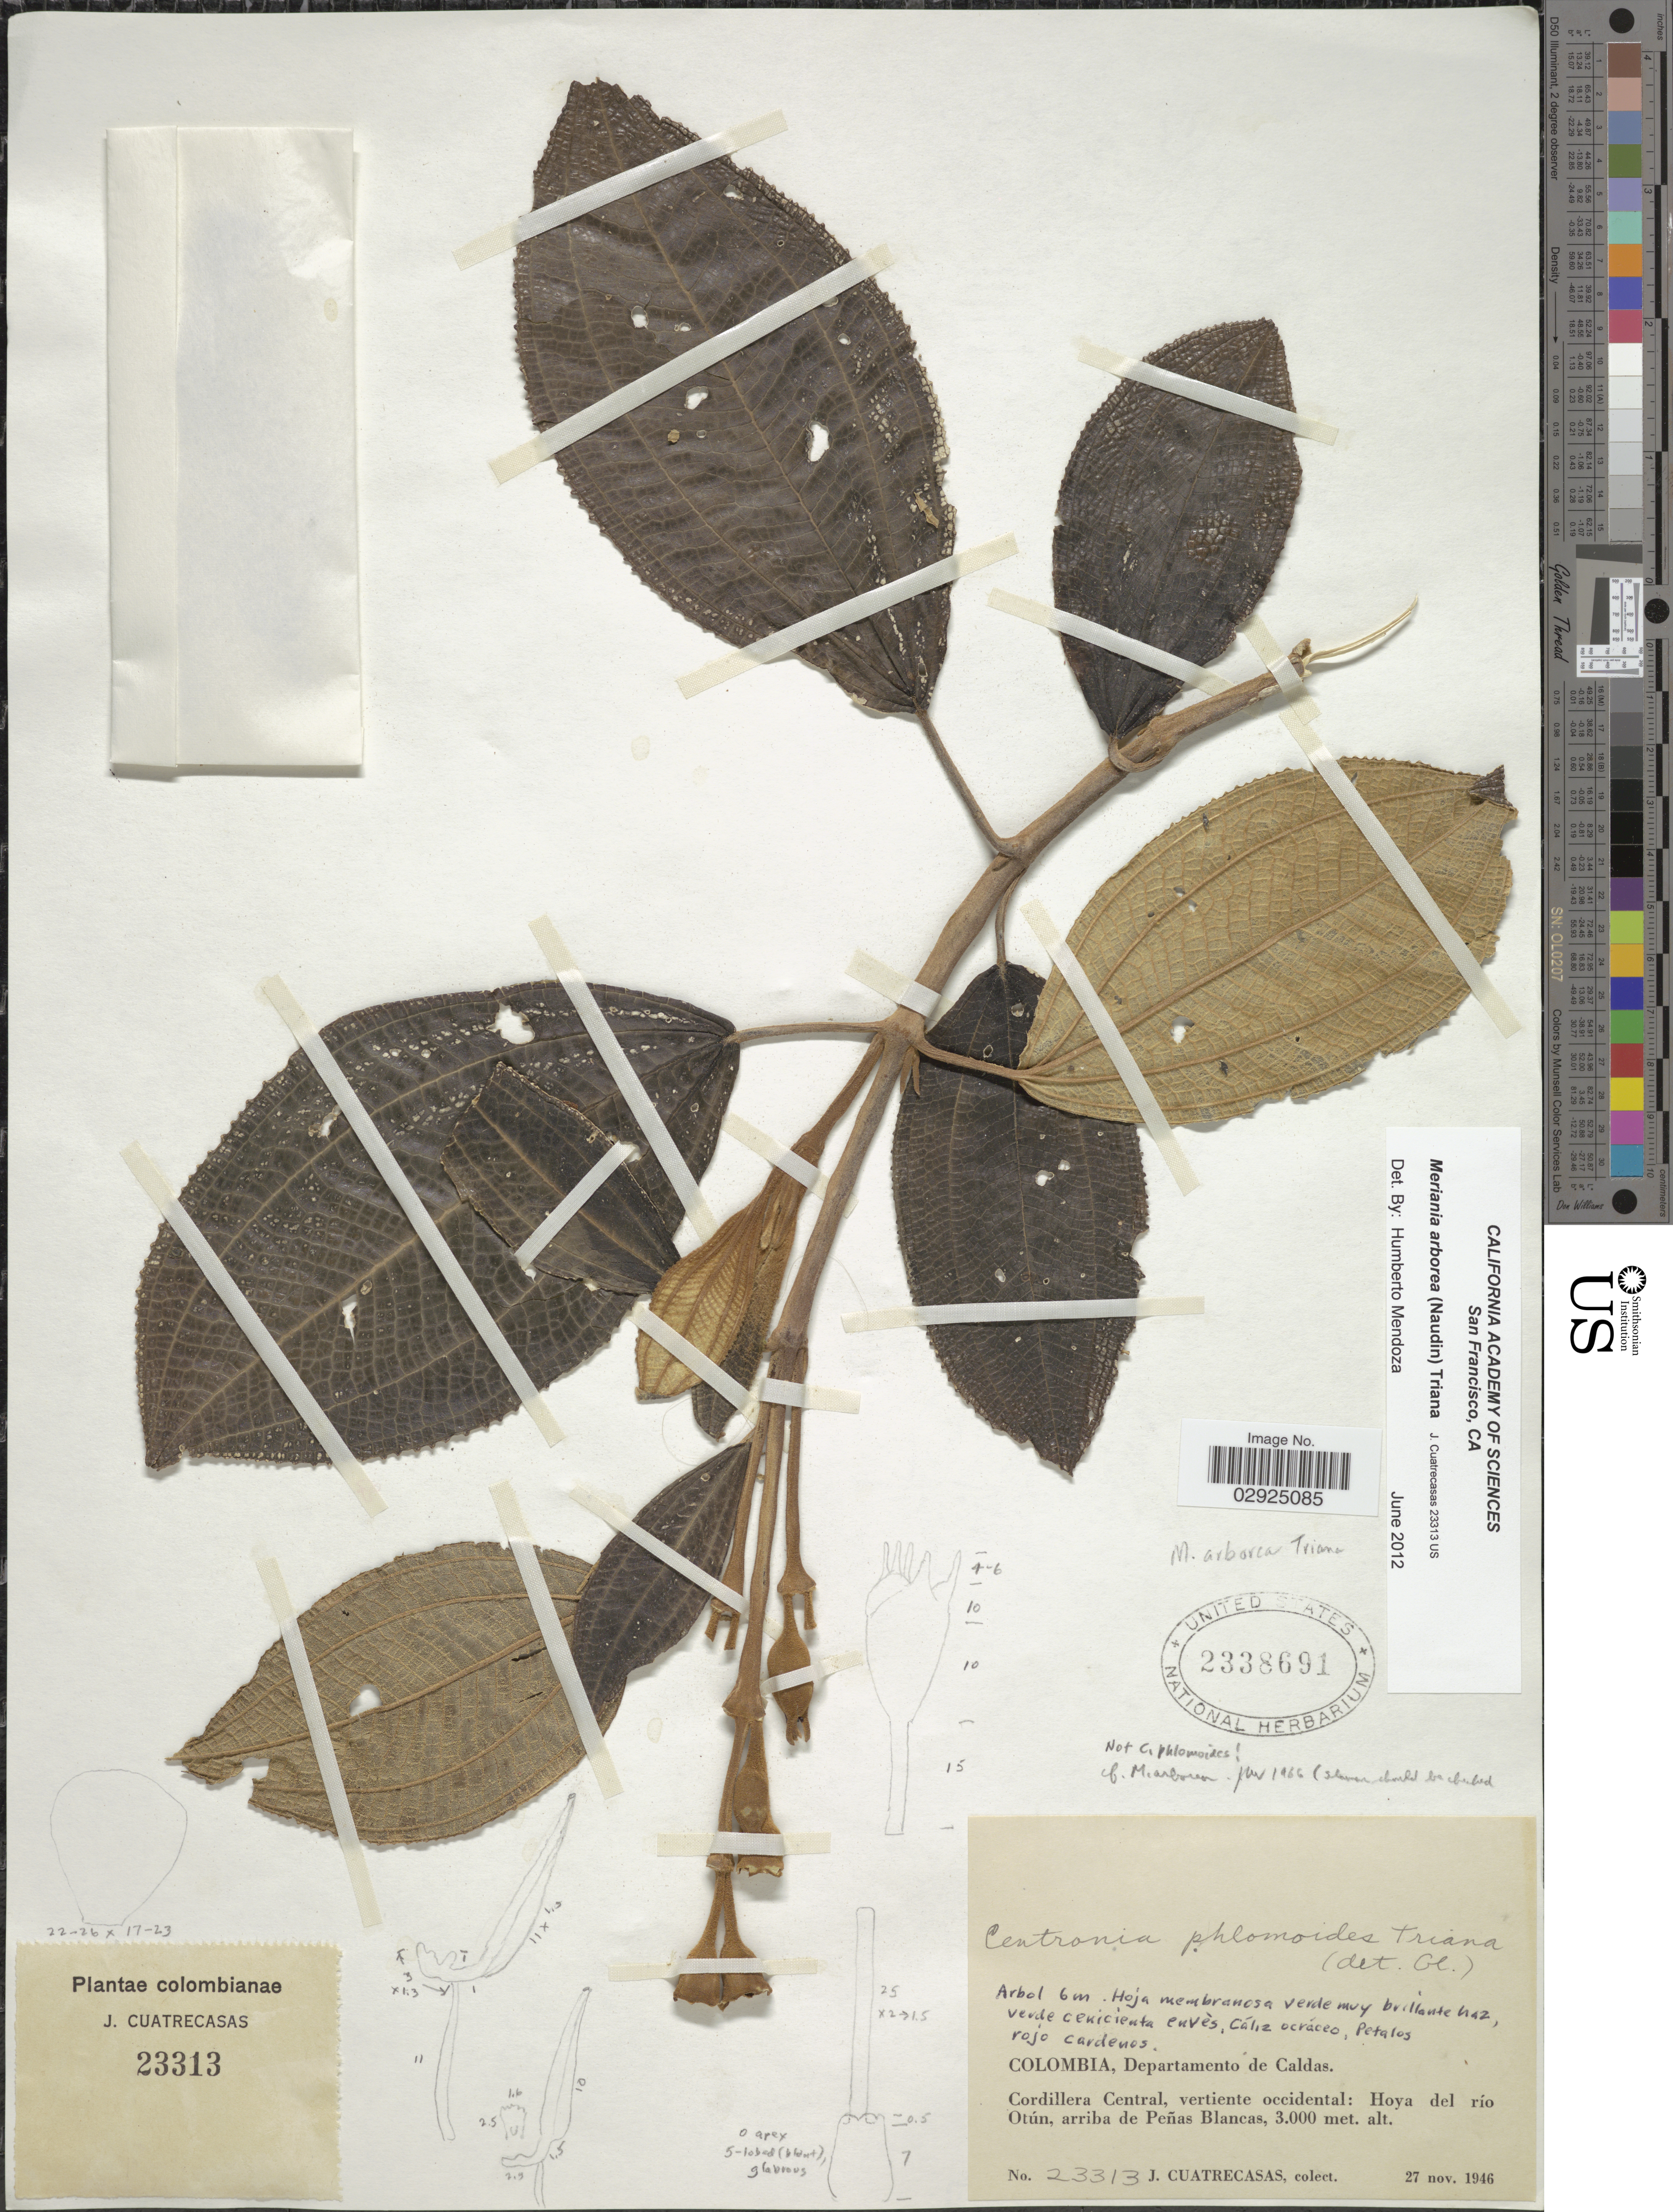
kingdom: Plantae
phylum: Tracheophyta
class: Magnoliopsida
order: Myrtales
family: Melastomataceae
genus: Meriania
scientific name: Meriania arborea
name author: (Naudin) Triana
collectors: J. Cuatrecasas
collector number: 23313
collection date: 1946-11-27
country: Colombia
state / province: Caldas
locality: Departamento de Caldas. Cordillera Central, vertiente occidental: Hoya del río Otún, arriba de Peñas Blancas.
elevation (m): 3000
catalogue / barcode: US 2338691